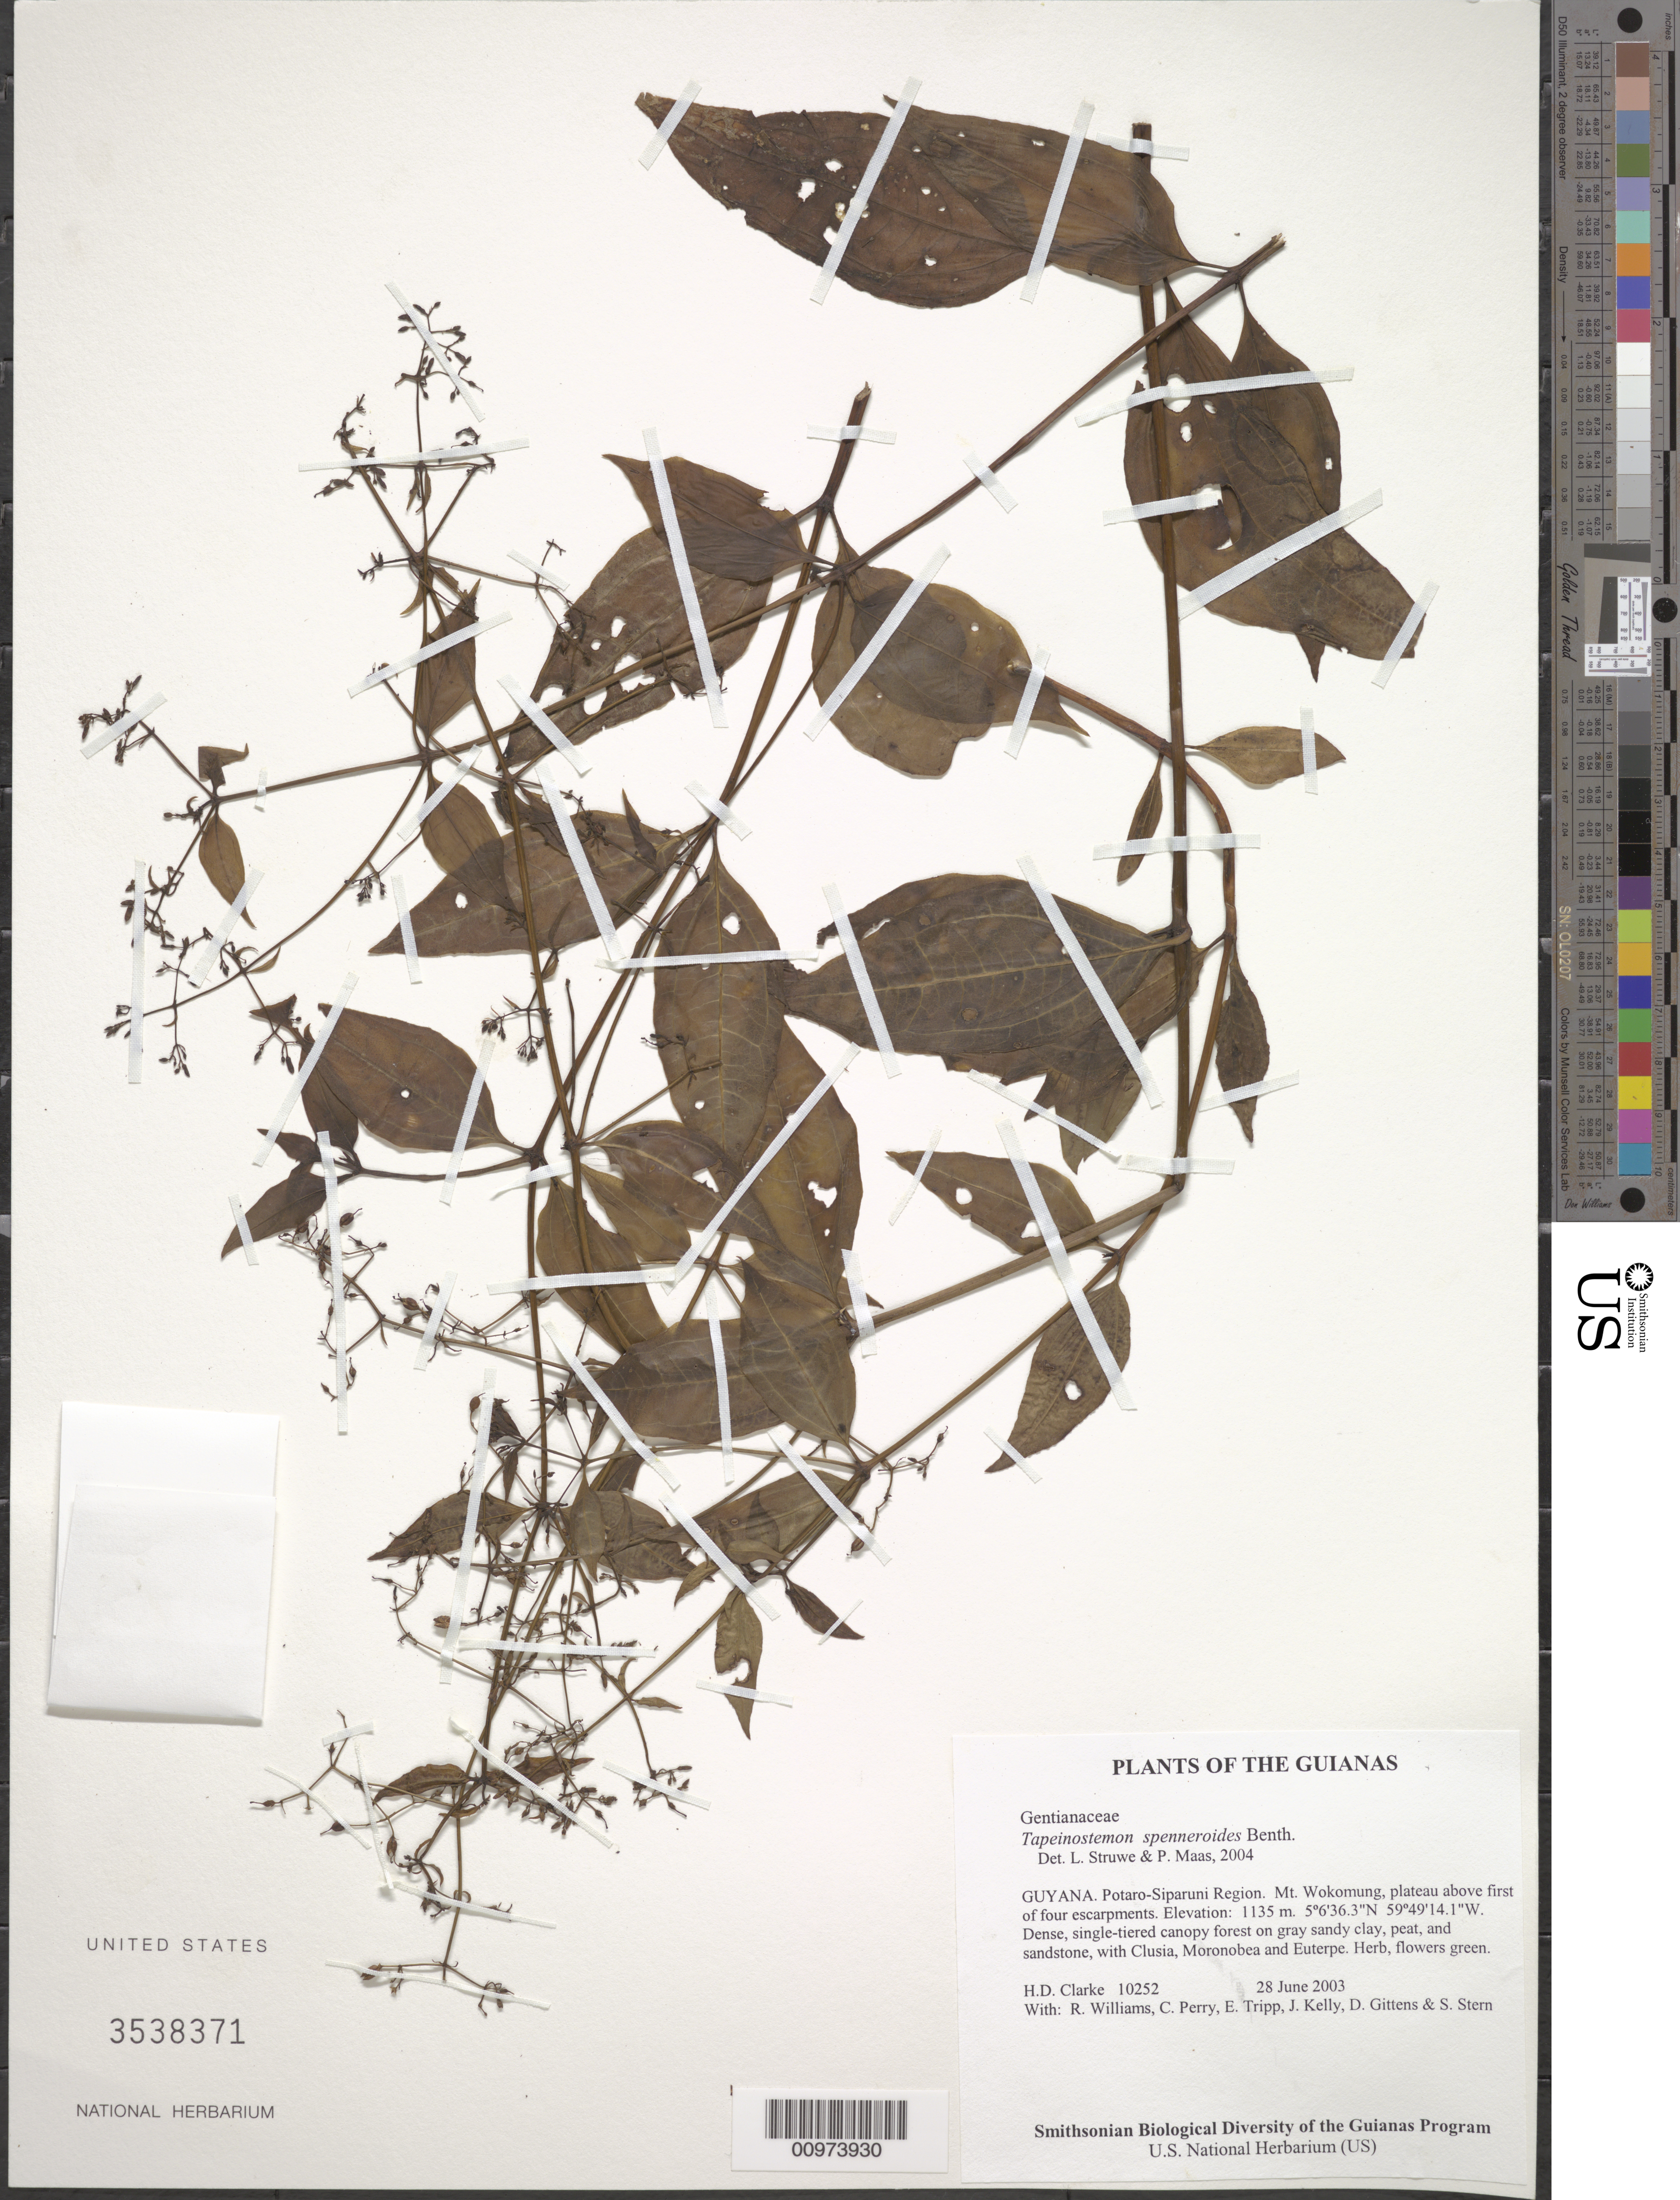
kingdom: Plantae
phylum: Tracheophyta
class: Magnoliopsida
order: Gentianales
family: Gentianaceae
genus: Tapeinostemon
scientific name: Tapeinostemon spenneroides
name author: Benth.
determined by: Struwe, L.; Maas, P. J.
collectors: H. D. Clarke, R. Williams, C. Perry, E. Tripp, J. Kelly, D. Gittens & S. R. Stern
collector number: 10252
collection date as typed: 28 June 2003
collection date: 2003-06-28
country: Guyana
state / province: Potaro-Siparuni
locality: Mt. Wokomung, plateau above first of four escarpments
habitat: Dense, single-tiered canopy forest on gray sandy clay, peat, and sandstone, with Clusia, Moronobea and Euterpe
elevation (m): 1135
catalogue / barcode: US 3538371